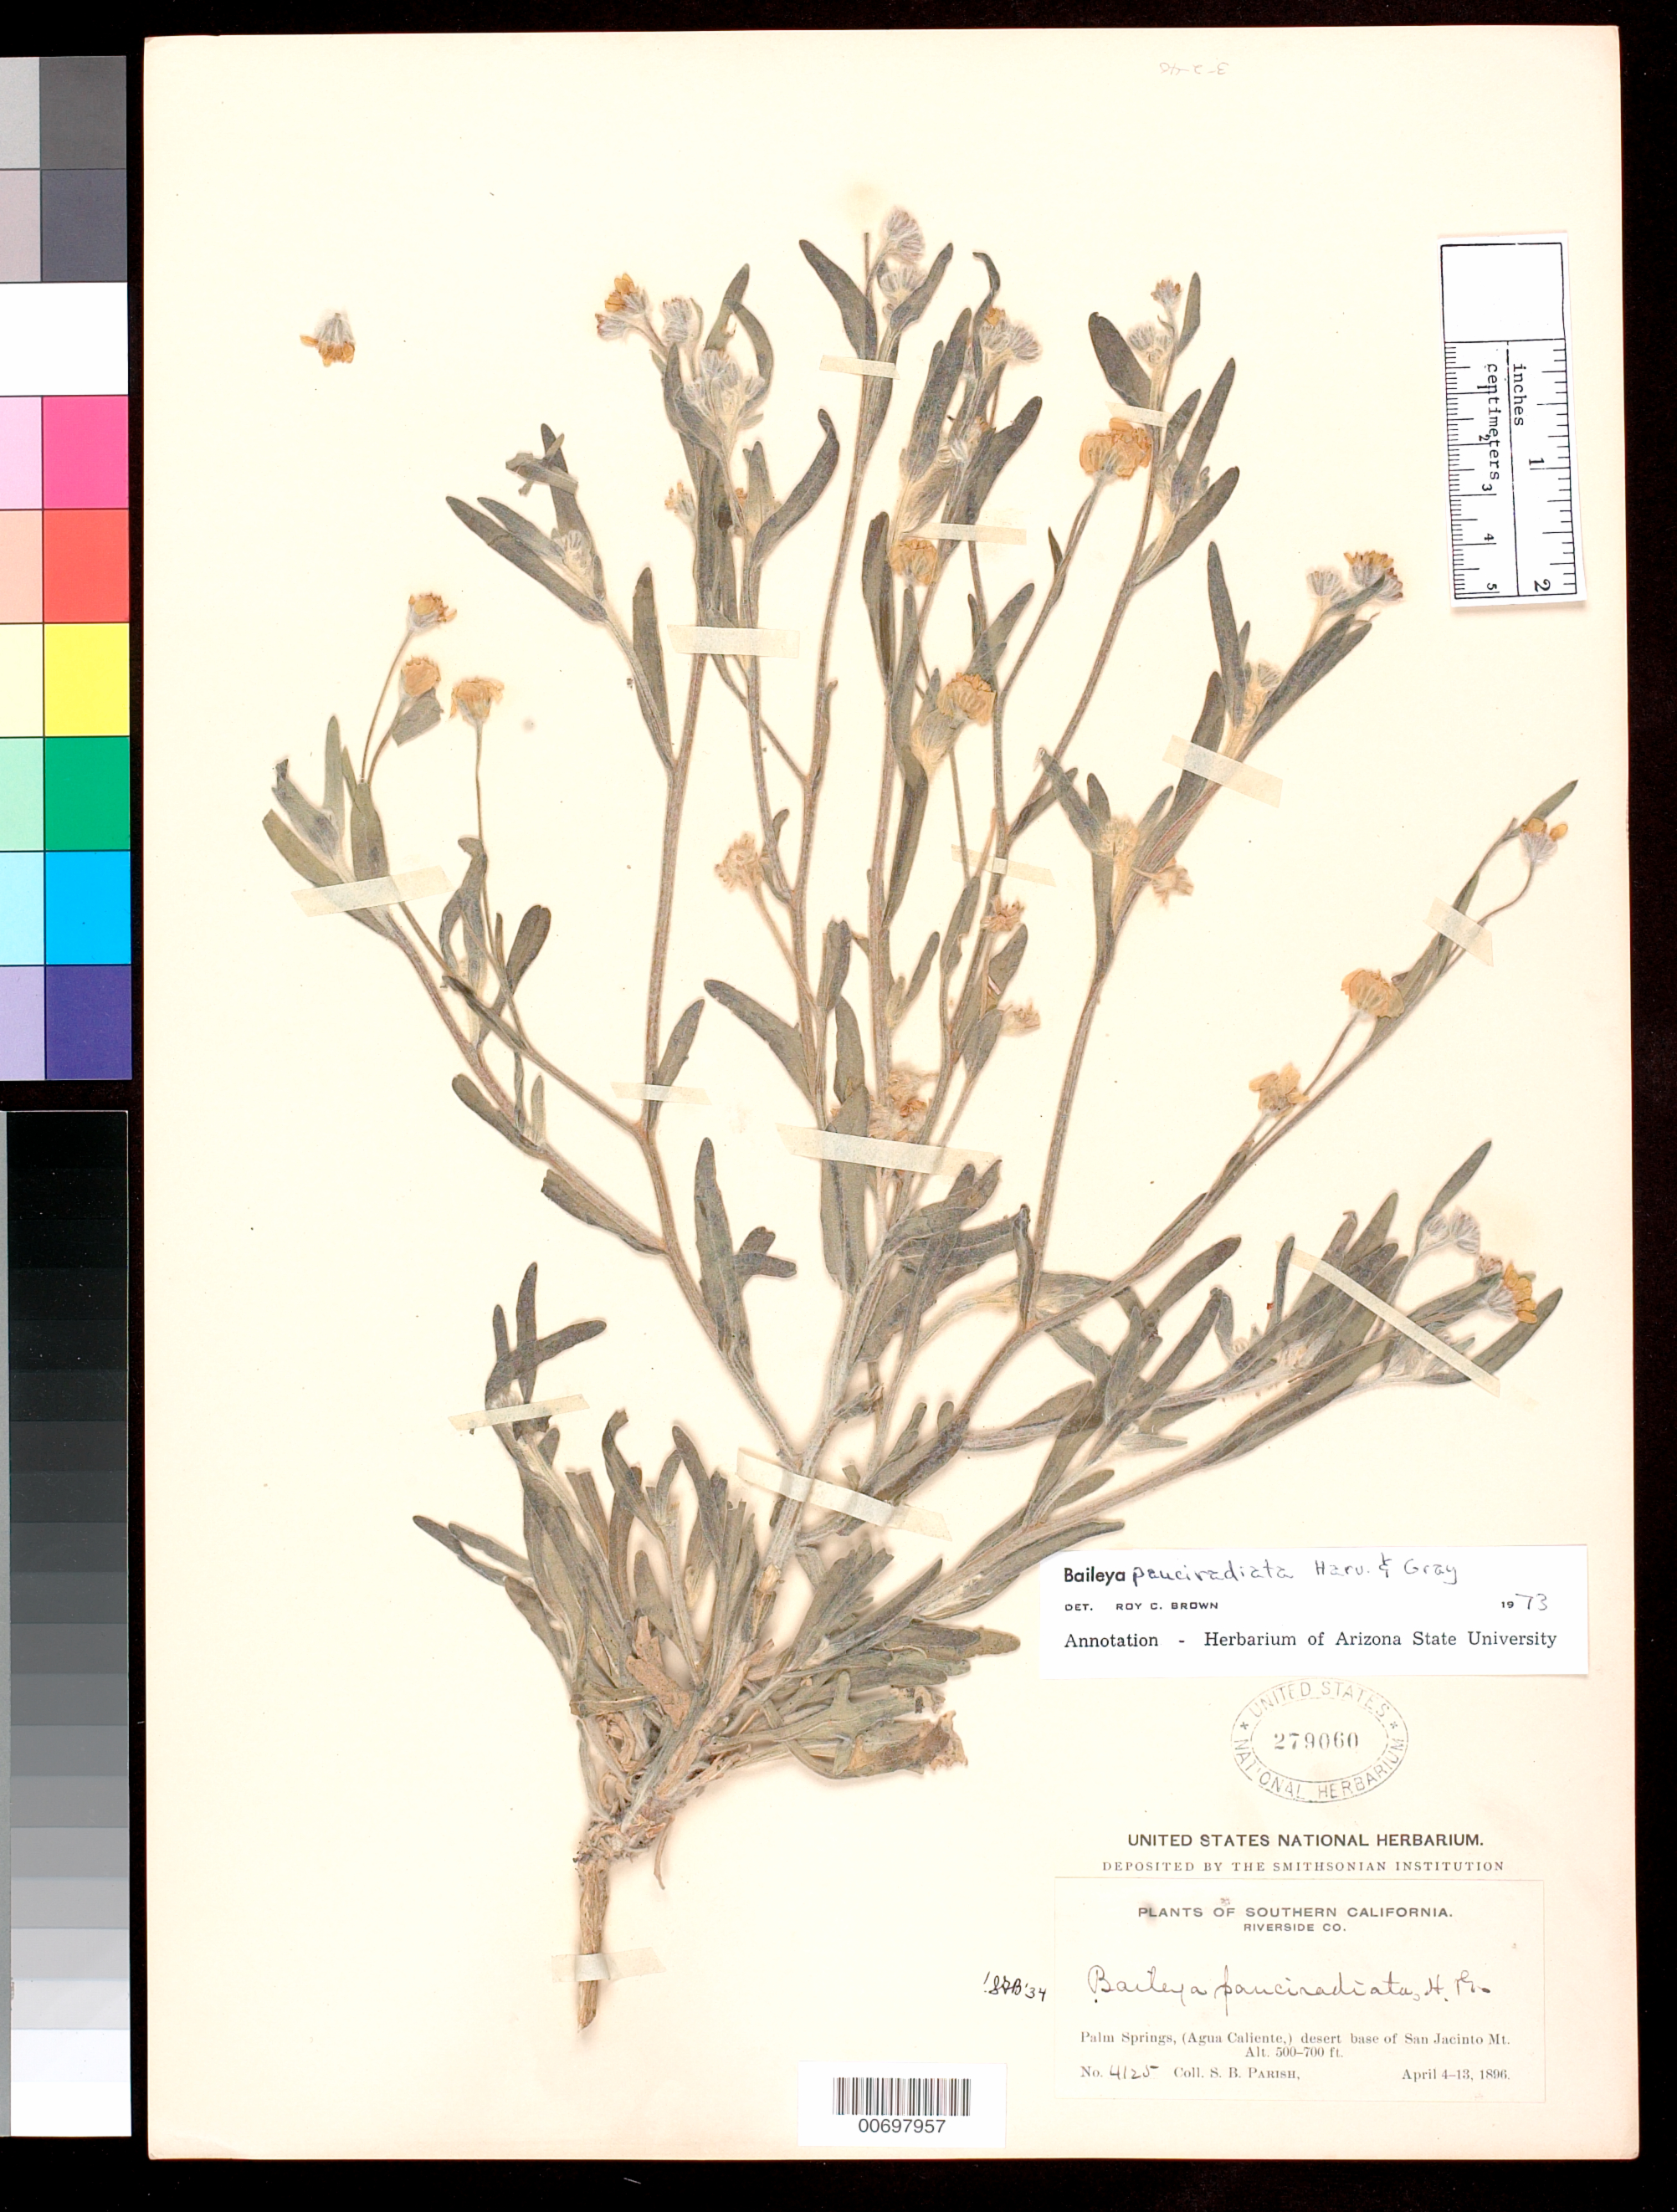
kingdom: Plantae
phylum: Tracheophyta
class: Magnoliopsida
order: Asterales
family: Asteraceae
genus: Baileya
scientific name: Baileya pauciradiata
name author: Harv. & A. Gray ex A. Gray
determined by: Brown, Roy C.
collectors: S. B. Parish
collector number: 4125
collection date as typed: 04 Apr 1896 to 13 Apr 1896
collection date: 1896-04-04/1896-04-13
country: United States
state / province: California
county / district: Riverside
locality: Palm Springs, (Agua Caliente,) desert base of San Jacinto Mt.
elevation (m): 152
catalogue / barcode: US 279060